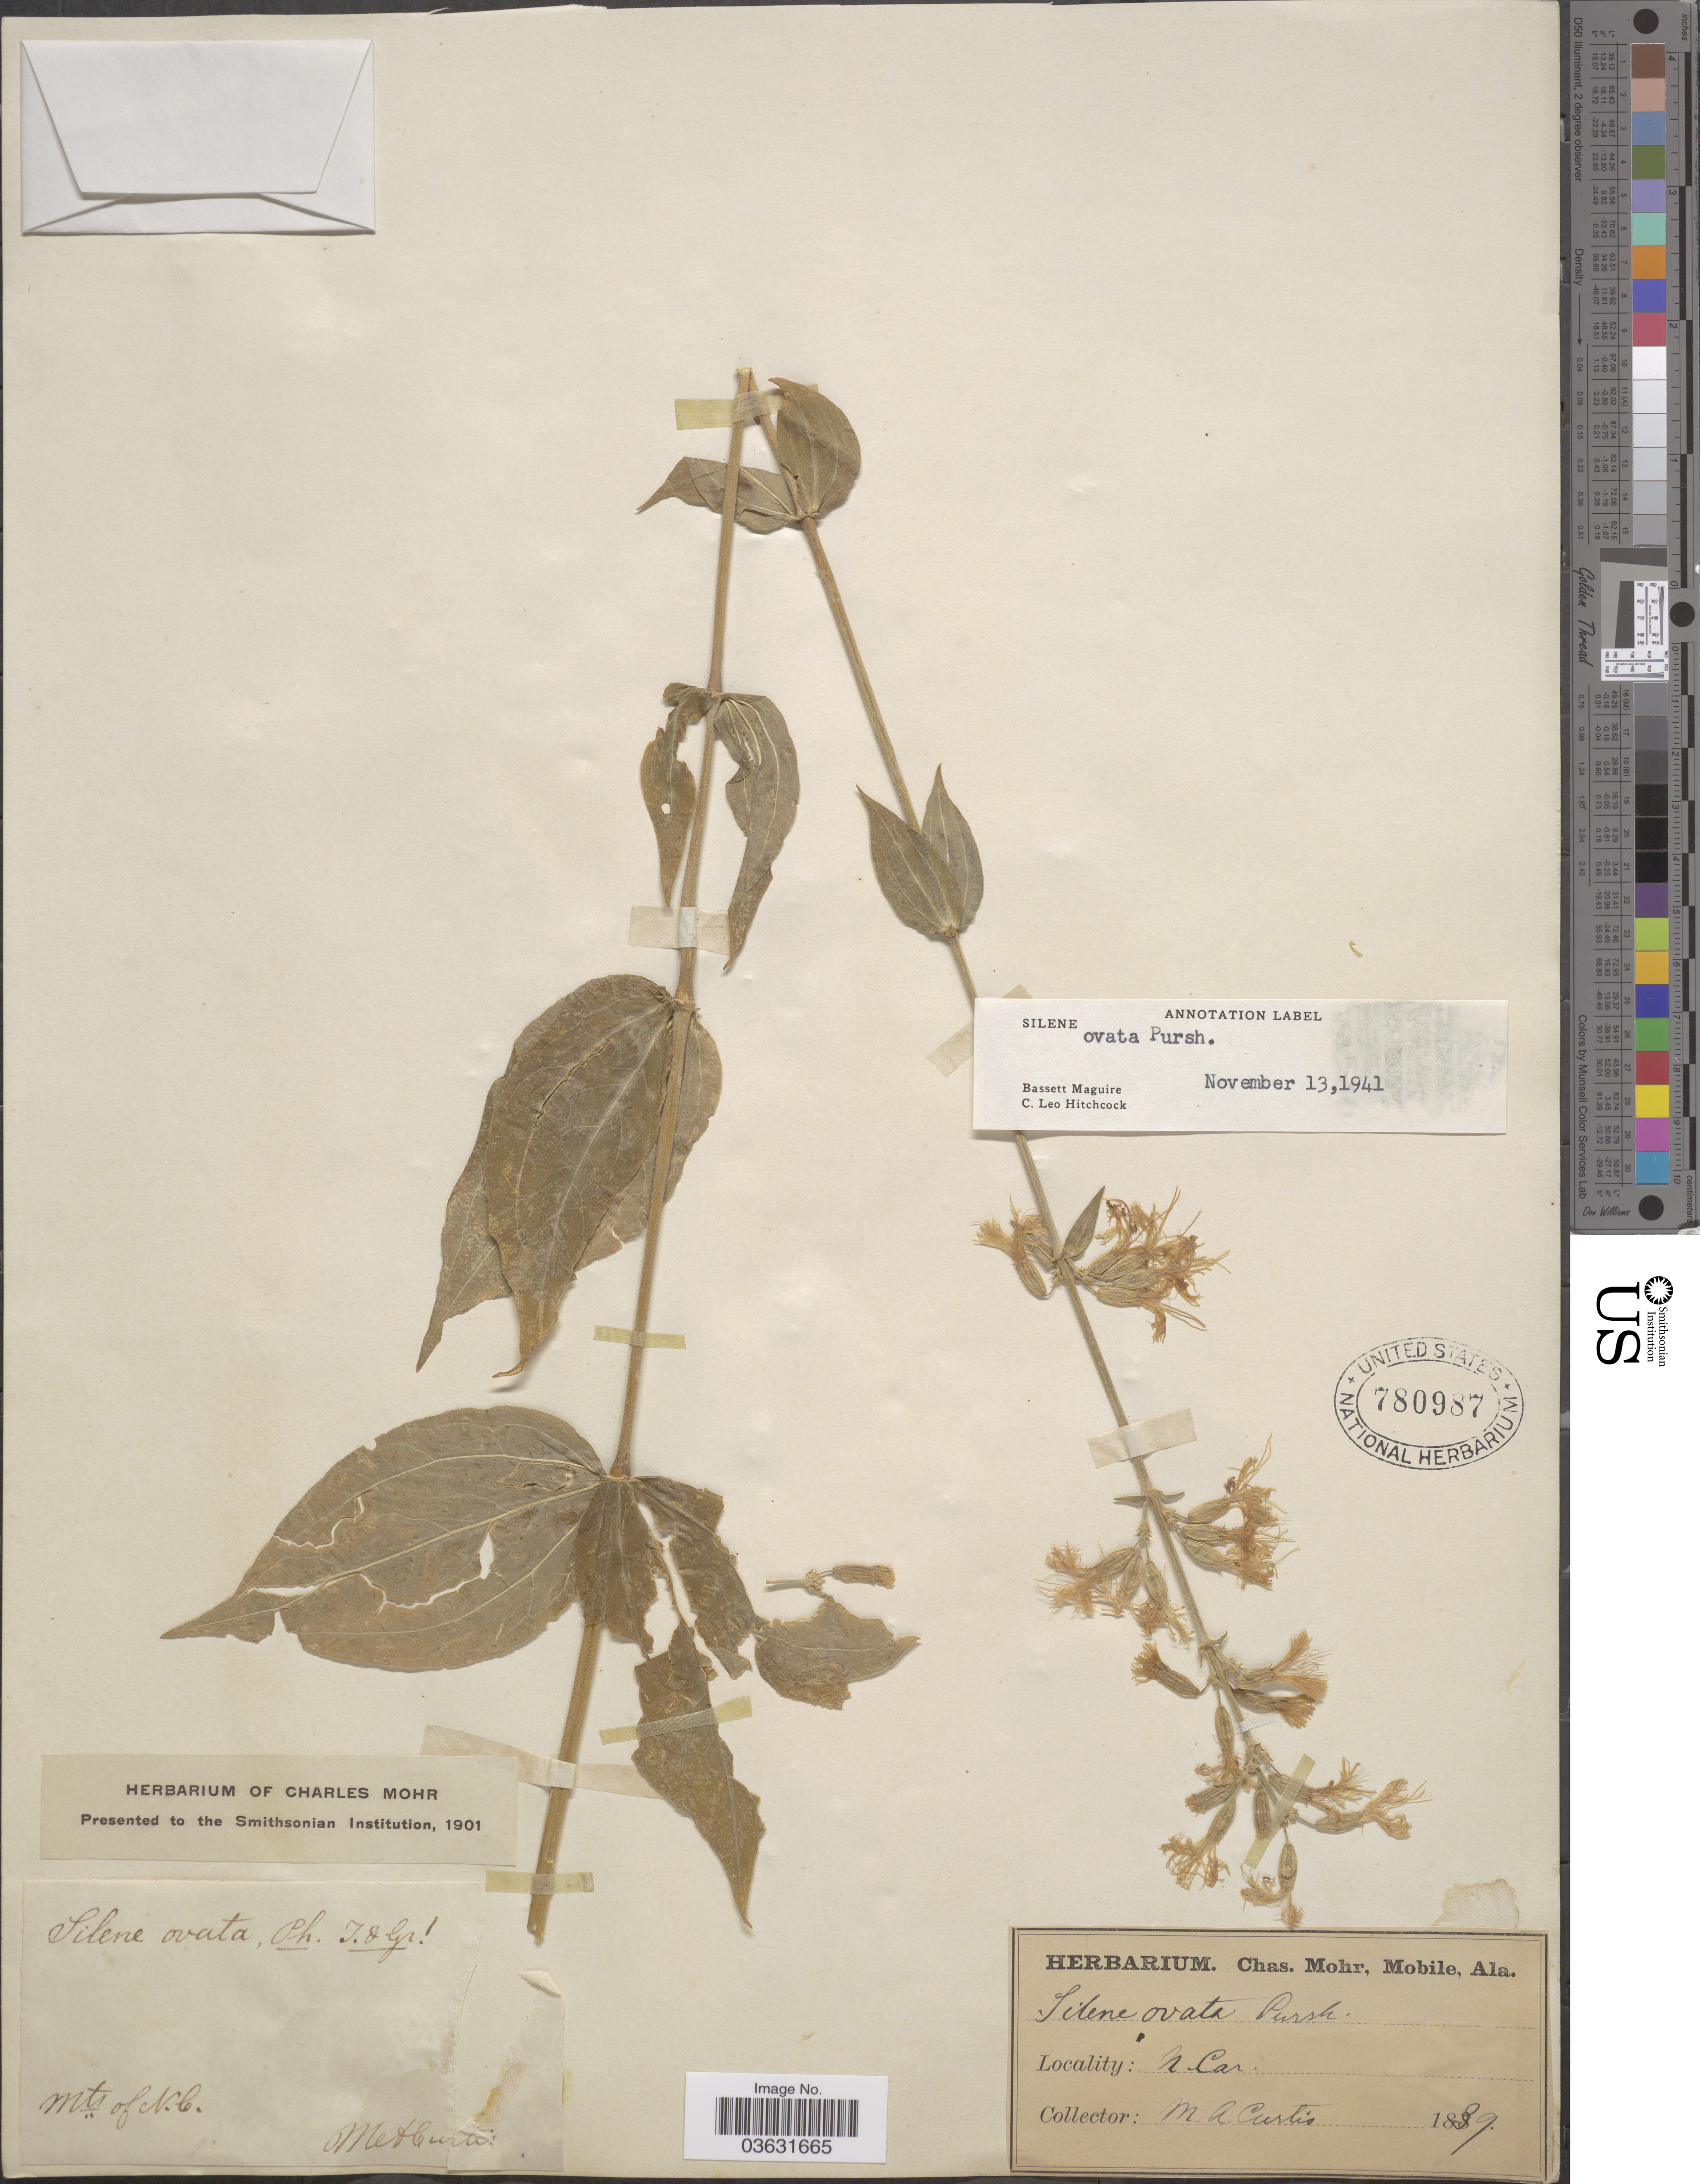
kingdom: Plantae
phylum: Tracheophyta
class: Magnoliopsida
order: Caryophyllales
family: Caryophyllaceae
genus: Silene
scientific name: Silene ovata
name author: Pursh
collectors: M. A. Curtis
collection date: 1889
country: United States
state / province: North Carolina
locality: Mts of N. C.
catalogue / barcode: US 780987